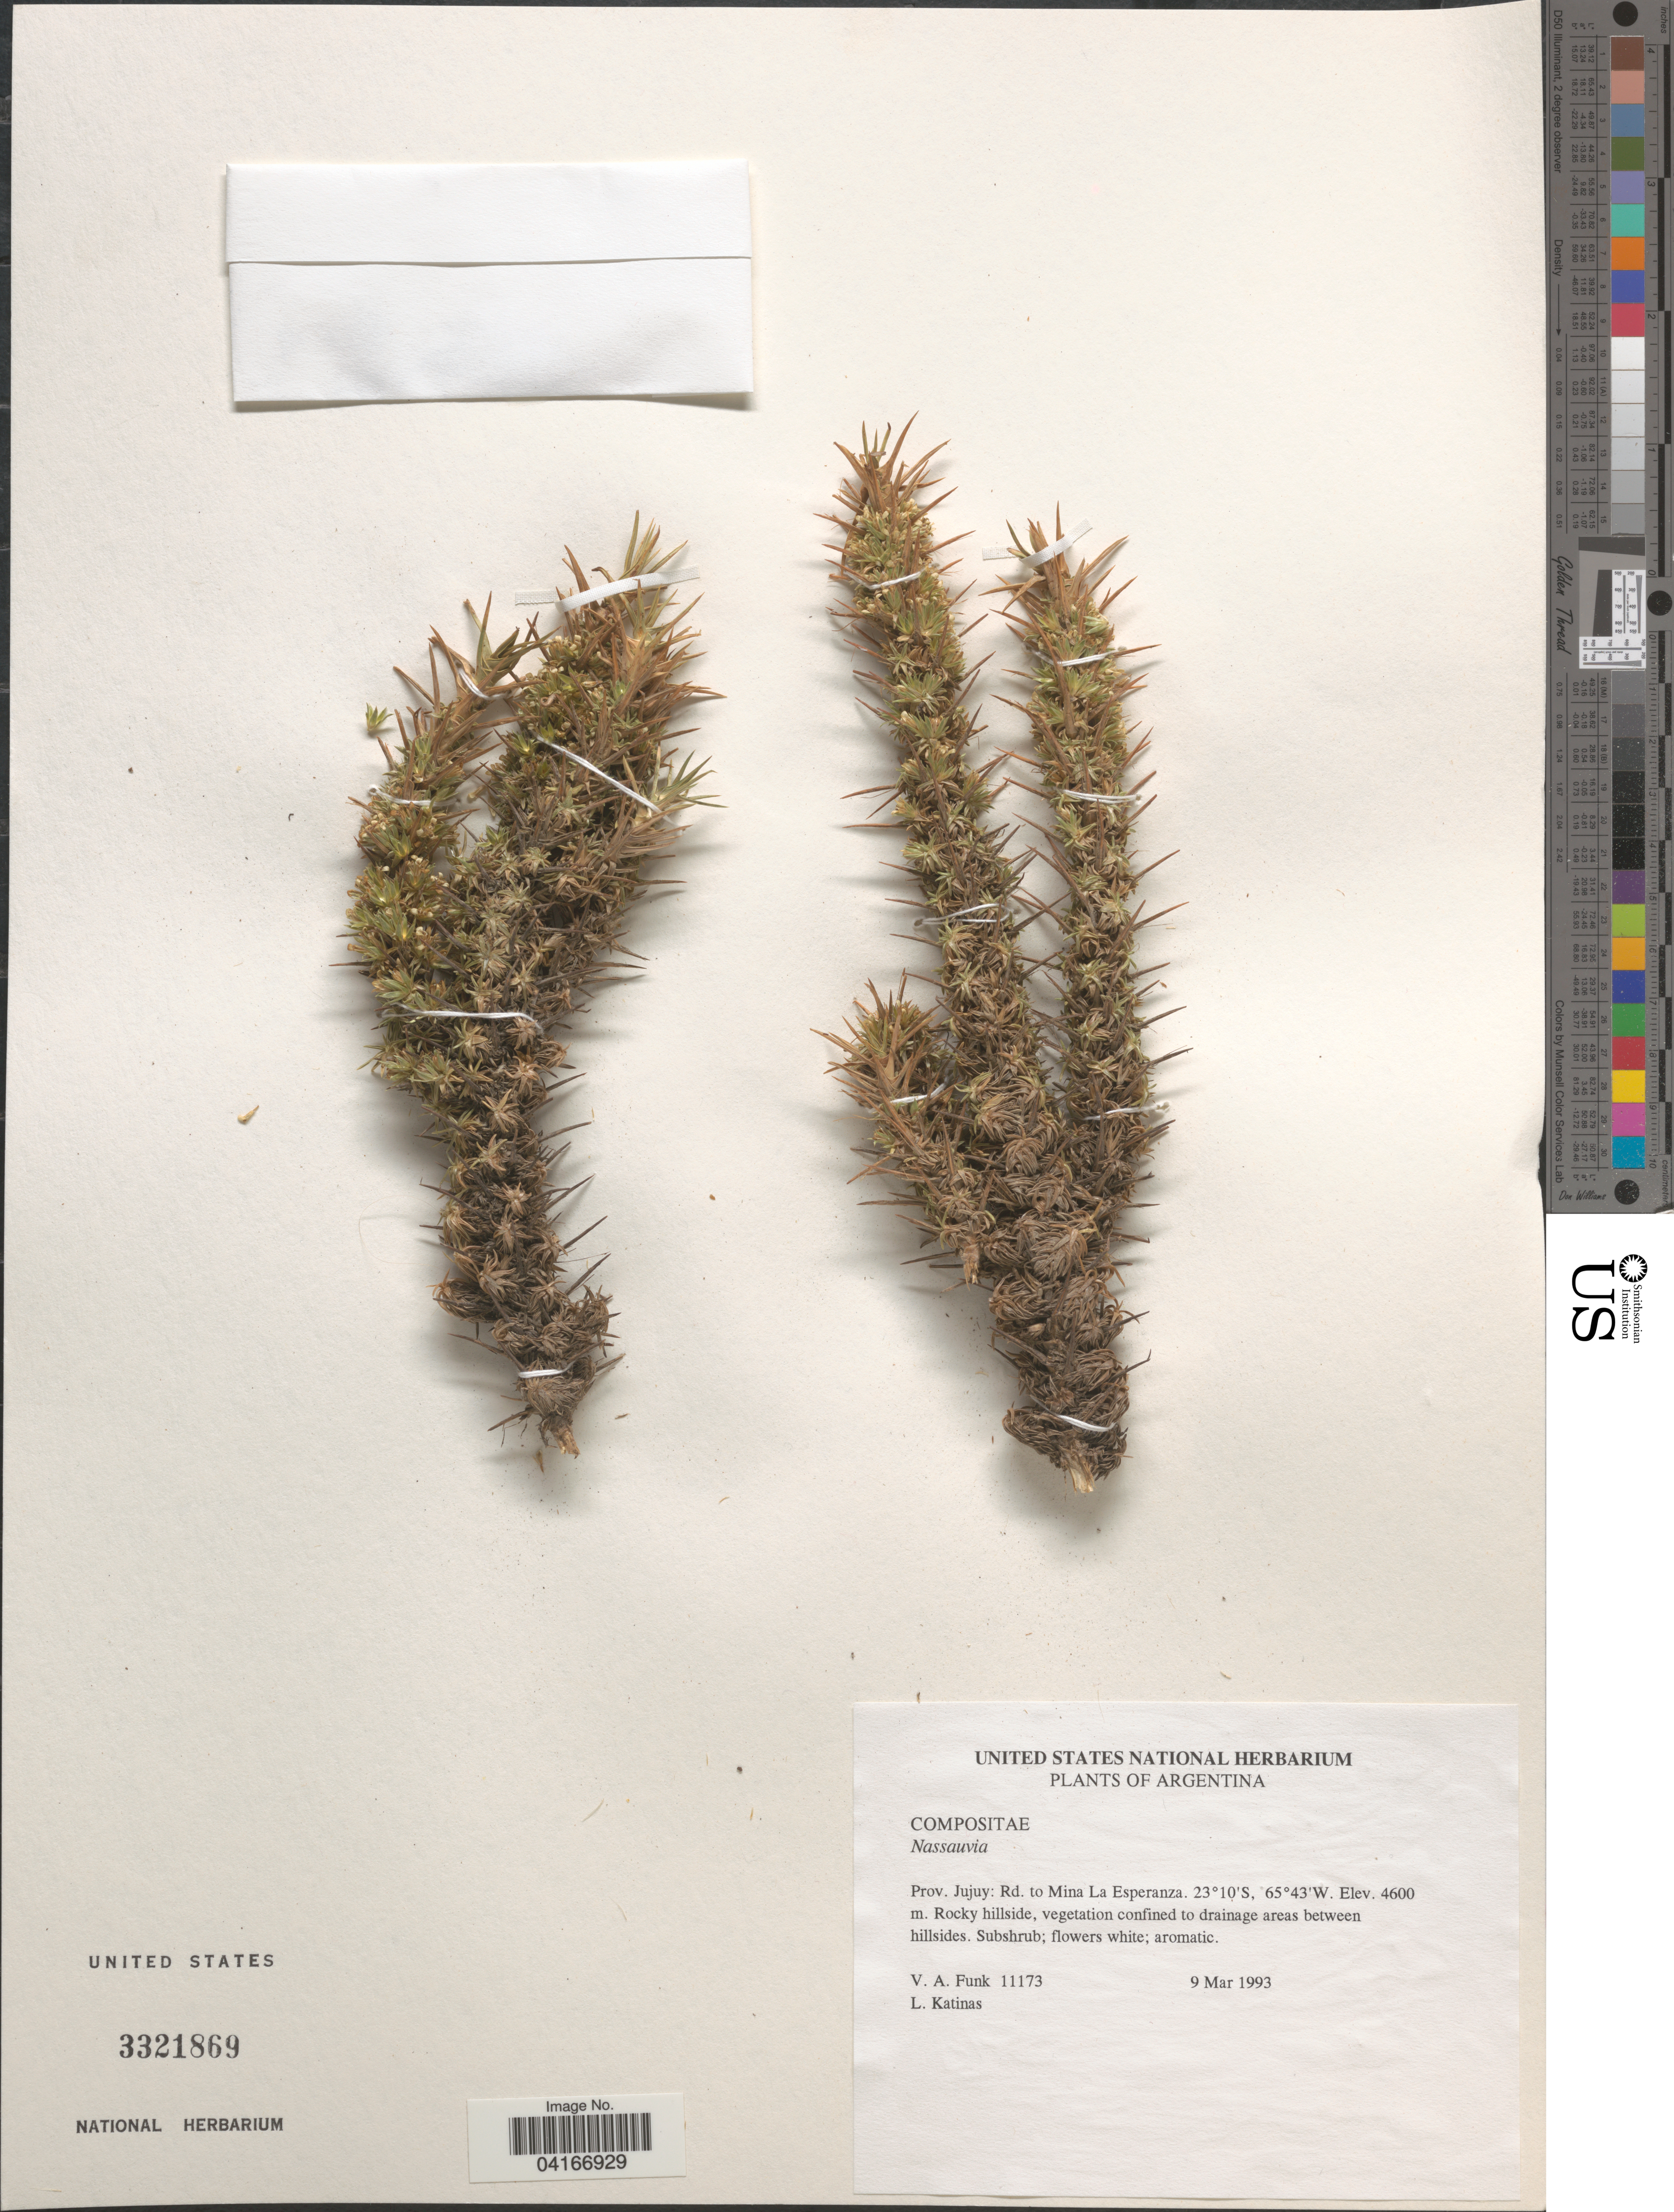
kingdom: Plantae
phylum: Tracheophyta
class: Magnoliopsida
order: Asterales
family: Asteraceae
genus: Nassauvia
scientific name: Nassauvia sp.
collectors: V. Funk & L. Katinas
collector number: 11173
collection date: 1993-03-09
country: Argentina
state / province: Jujuy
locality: Rd. to Mina La Esperanza.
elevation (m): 4600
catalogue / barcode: US 3321869